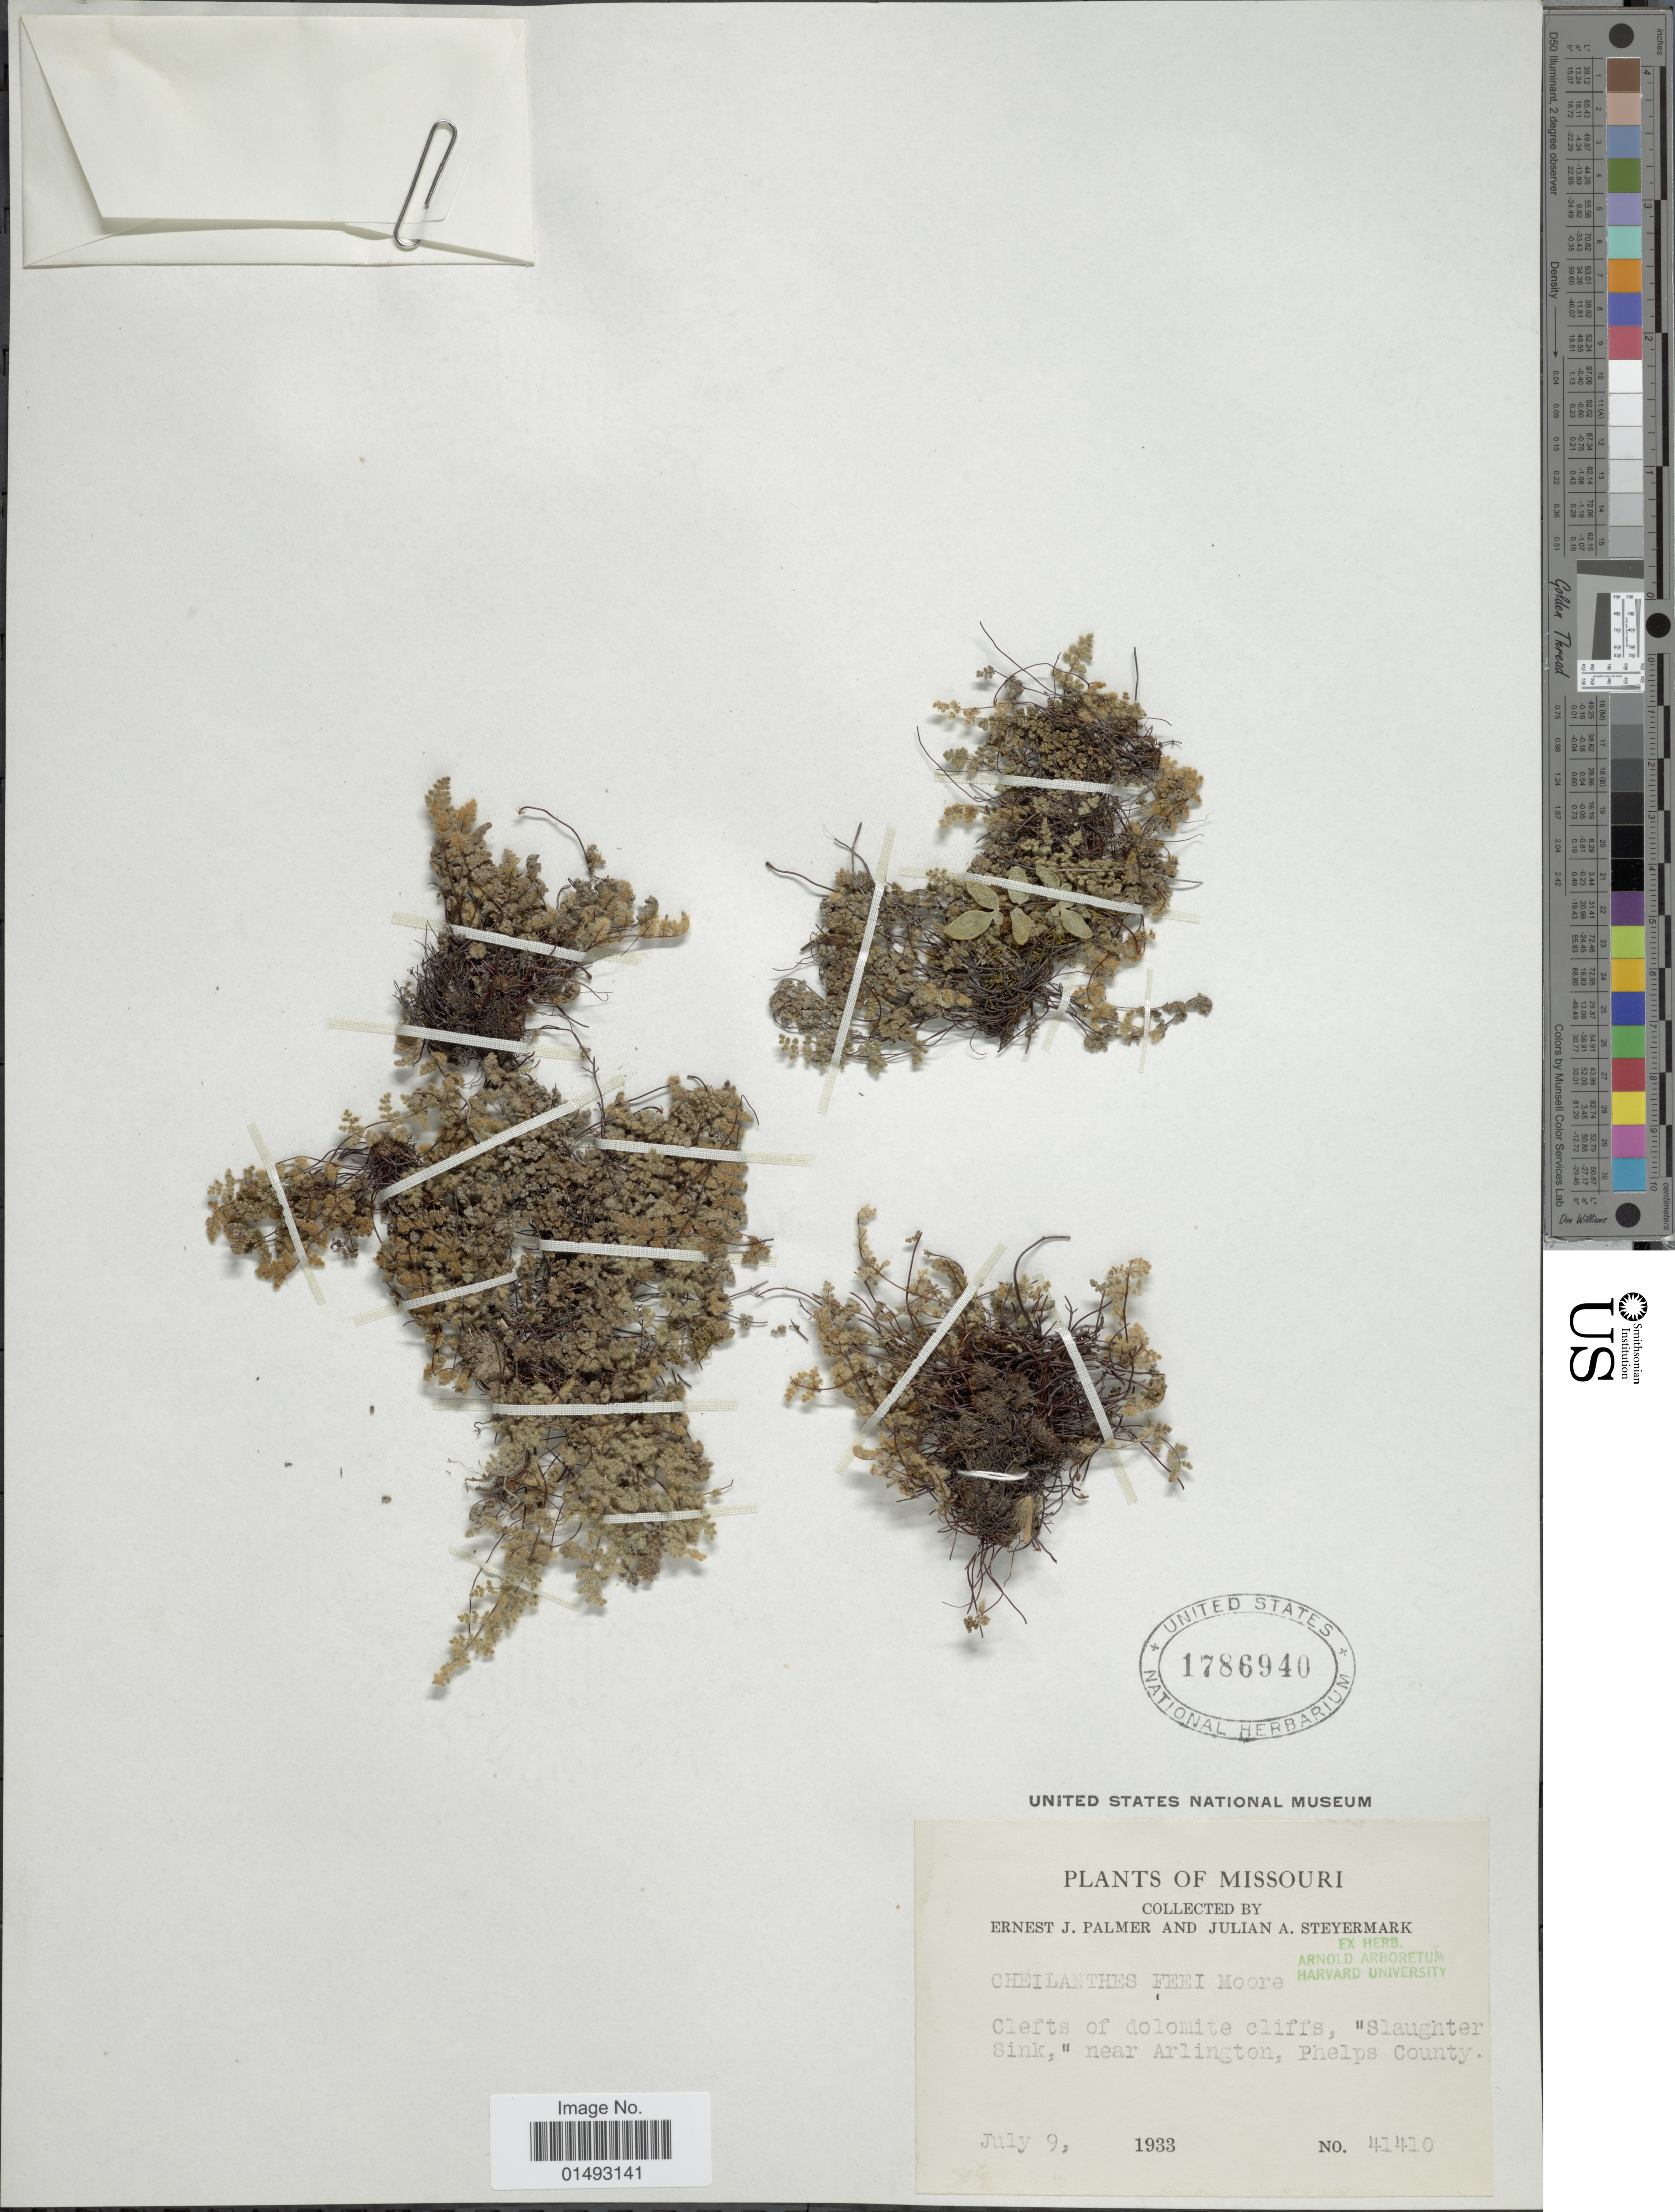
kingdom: Plantae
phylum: Tracheophyta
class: Polypodiopsida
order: Polypodiales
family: Pteridaceae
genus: Myriopteris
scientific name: Myriopteris gracilis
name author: Fée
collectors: E. J. Palmer & J. Steyermark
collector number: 41410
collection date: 1933-07-09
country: United States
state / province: Missouri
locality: Clefts of dolomite cliffs, 'Slaughter Sink' near Arlington, Phelps County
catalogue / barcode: US 1786940